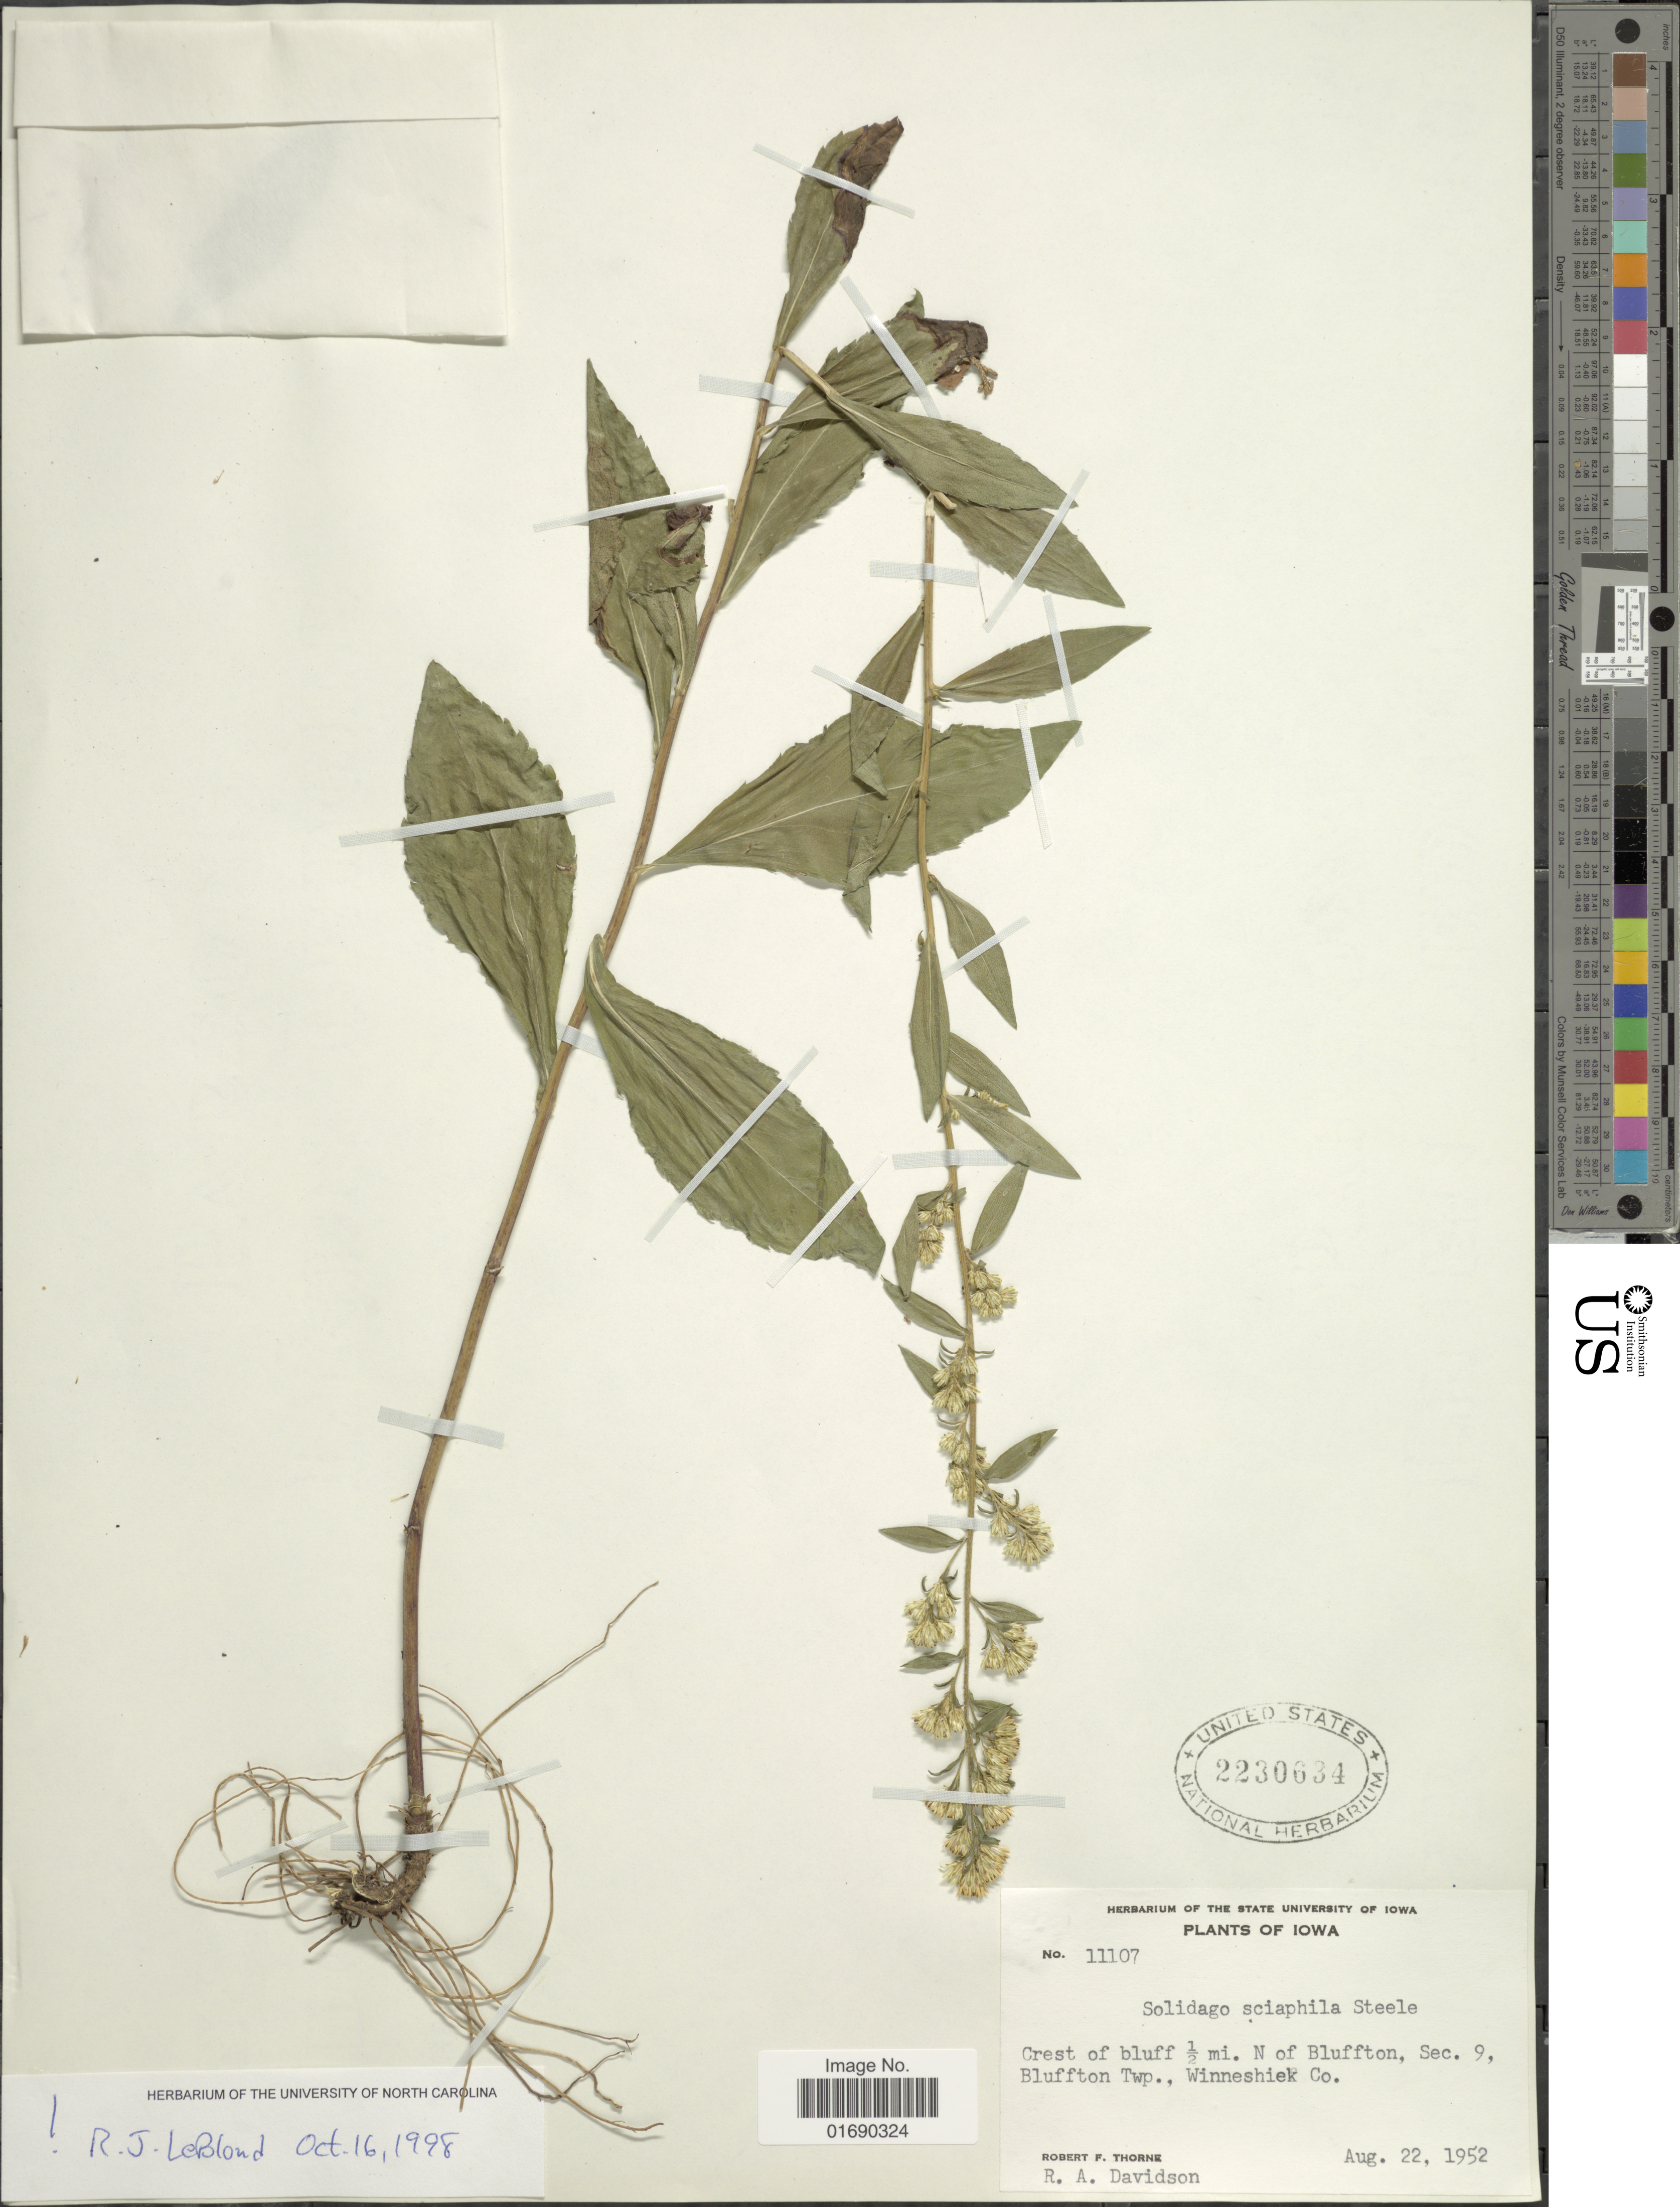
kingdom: Plantae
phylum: Tracheophyta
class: Magnoliopsida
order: Asterales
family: Asteraceae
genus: Solidago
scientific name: Solidago sciaphila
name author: E.S. Steele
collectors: R. F. Thorne & R. A. Davidson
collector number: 11107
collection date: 1952-08-22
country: United States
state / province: Iowa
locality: Crest of bluff ½ mi. N of Bluffton, Sec. 9, Bluffton Twp., Winneshiek Co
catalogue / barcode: US 2230634